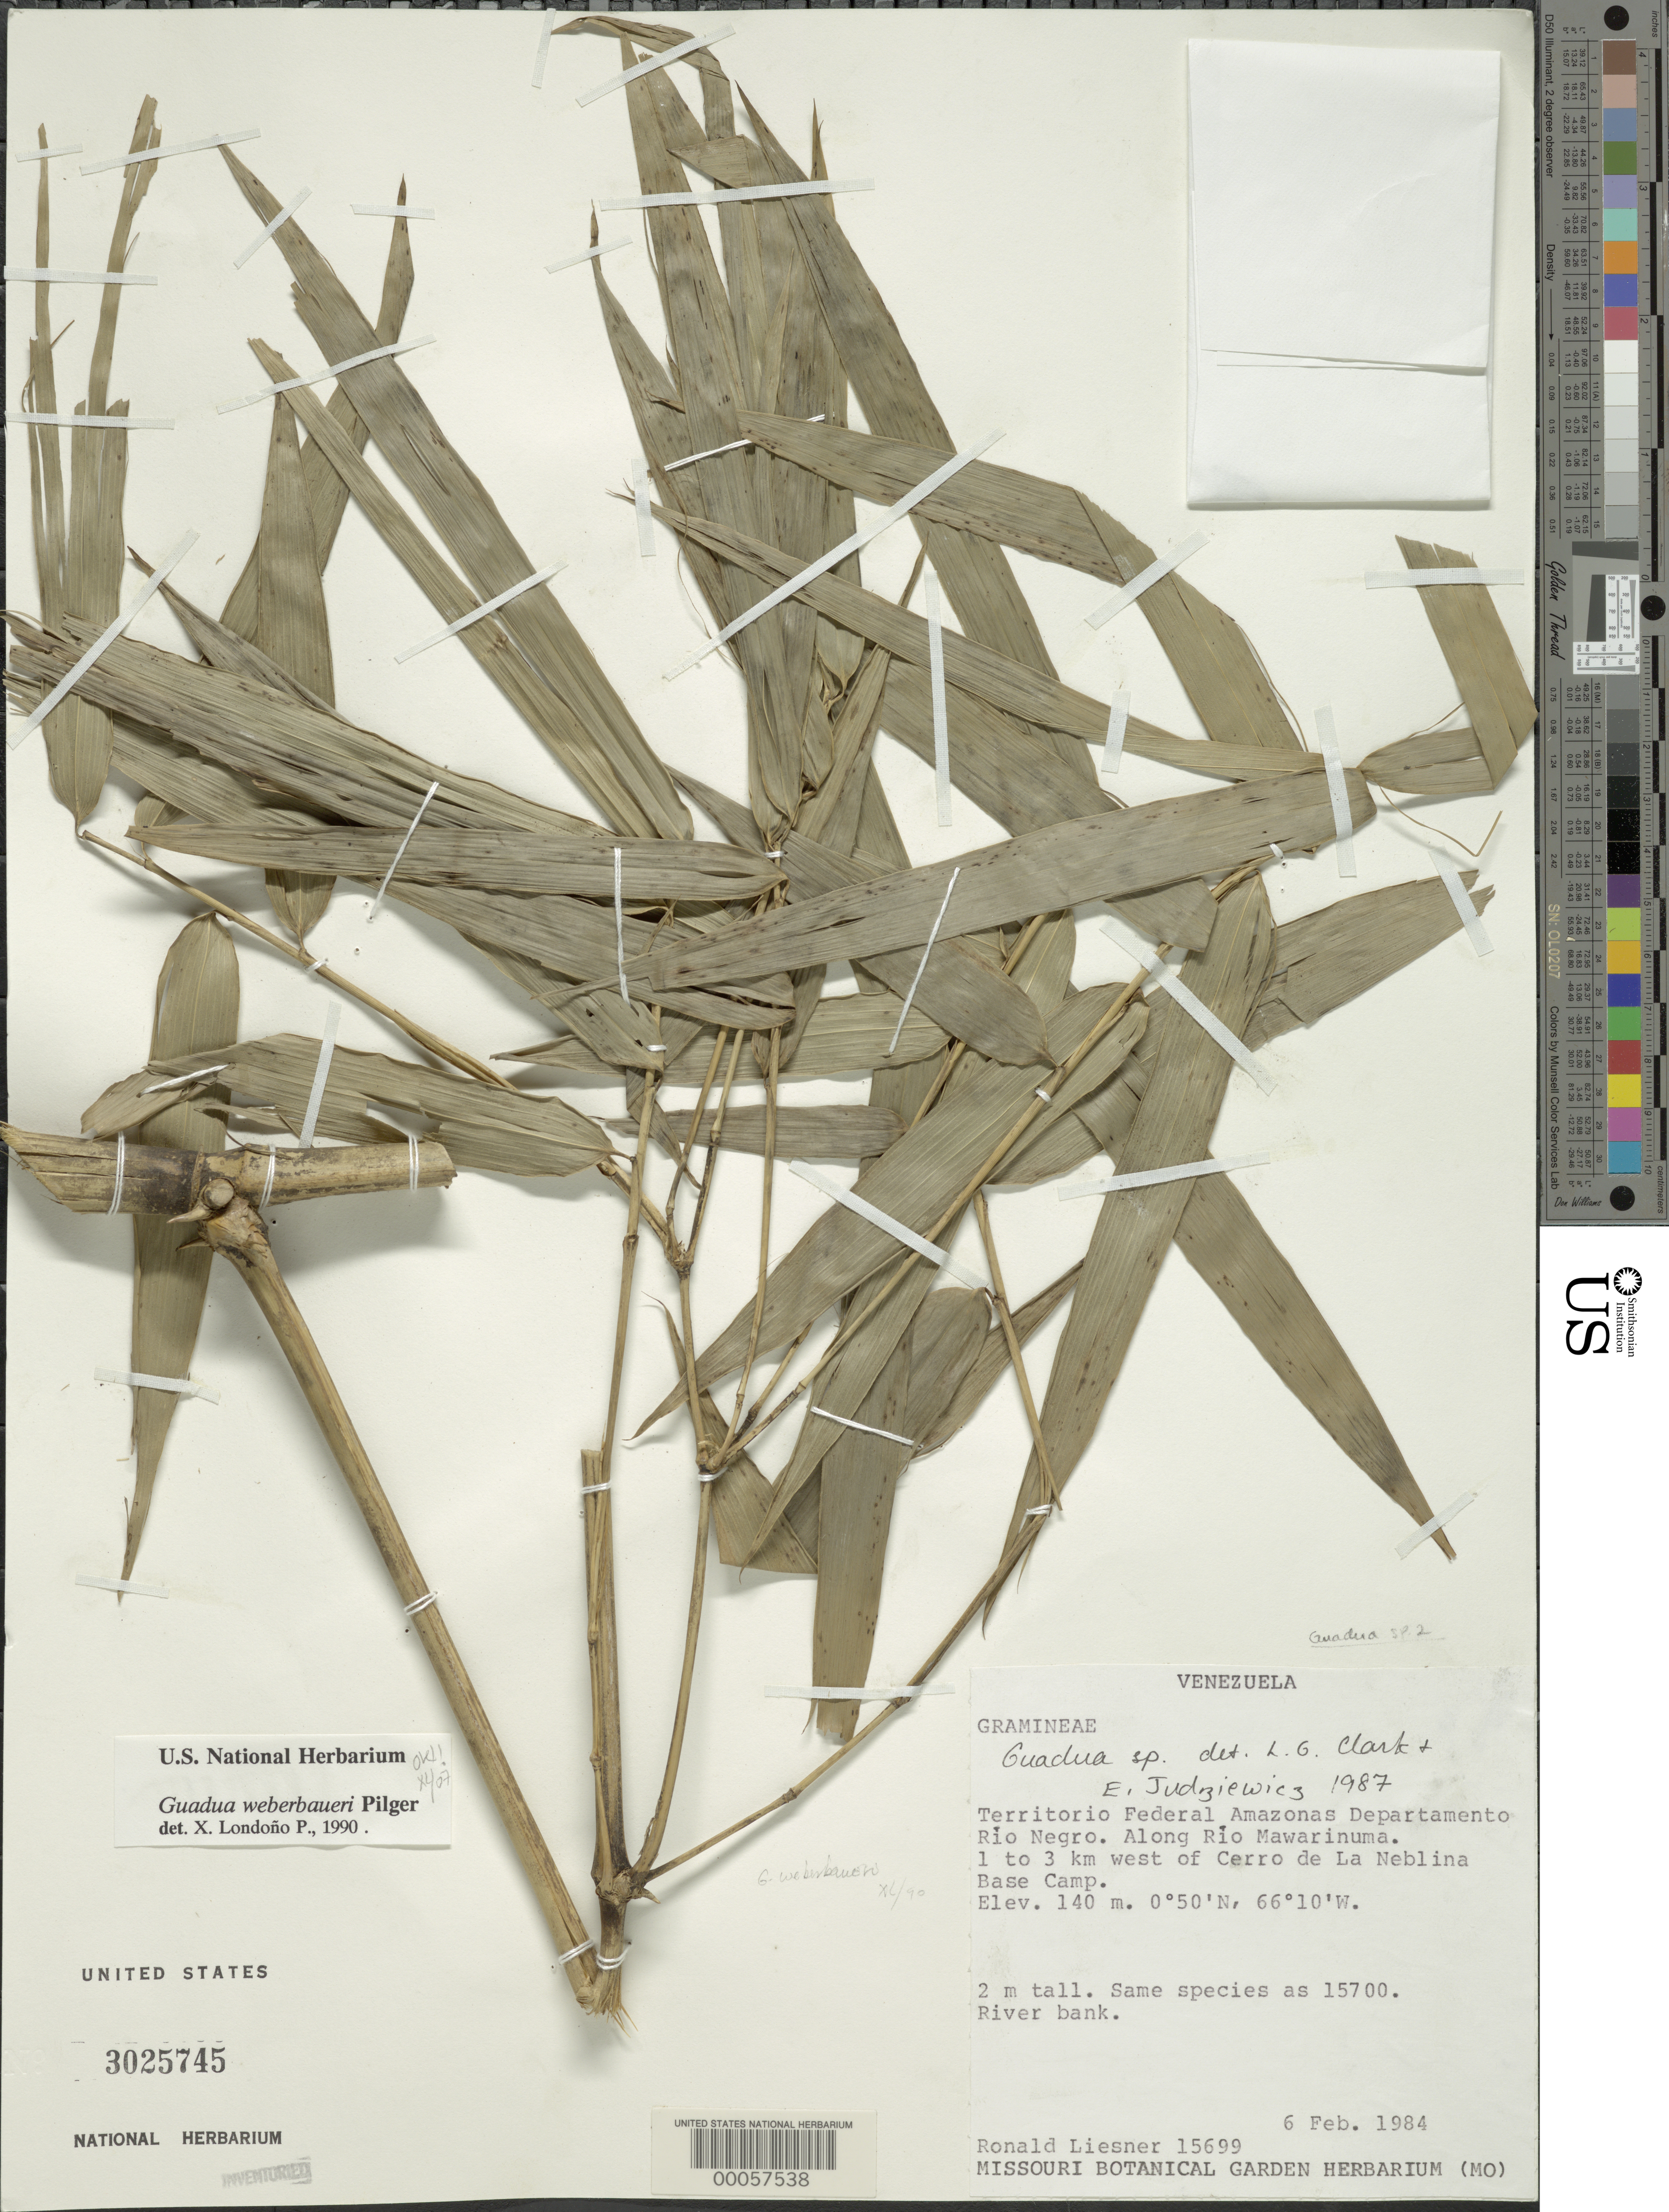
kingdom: Plantae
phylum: Tracheophyta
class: Liliopsida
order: Poales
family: Poaceae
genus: Guadua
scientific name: Guadua weberbaueri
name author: Pilg.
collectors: R. L. Liesner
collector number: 15699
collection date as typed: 06 Feb 1984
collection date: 1984-02-06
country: Venezuela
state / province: Amazonas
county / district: Rio Negro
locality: Along rio mawarinuma, 1-3 km w of cerro de la neblina base camp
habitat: River bank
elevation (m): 140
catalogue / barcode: US 3025745